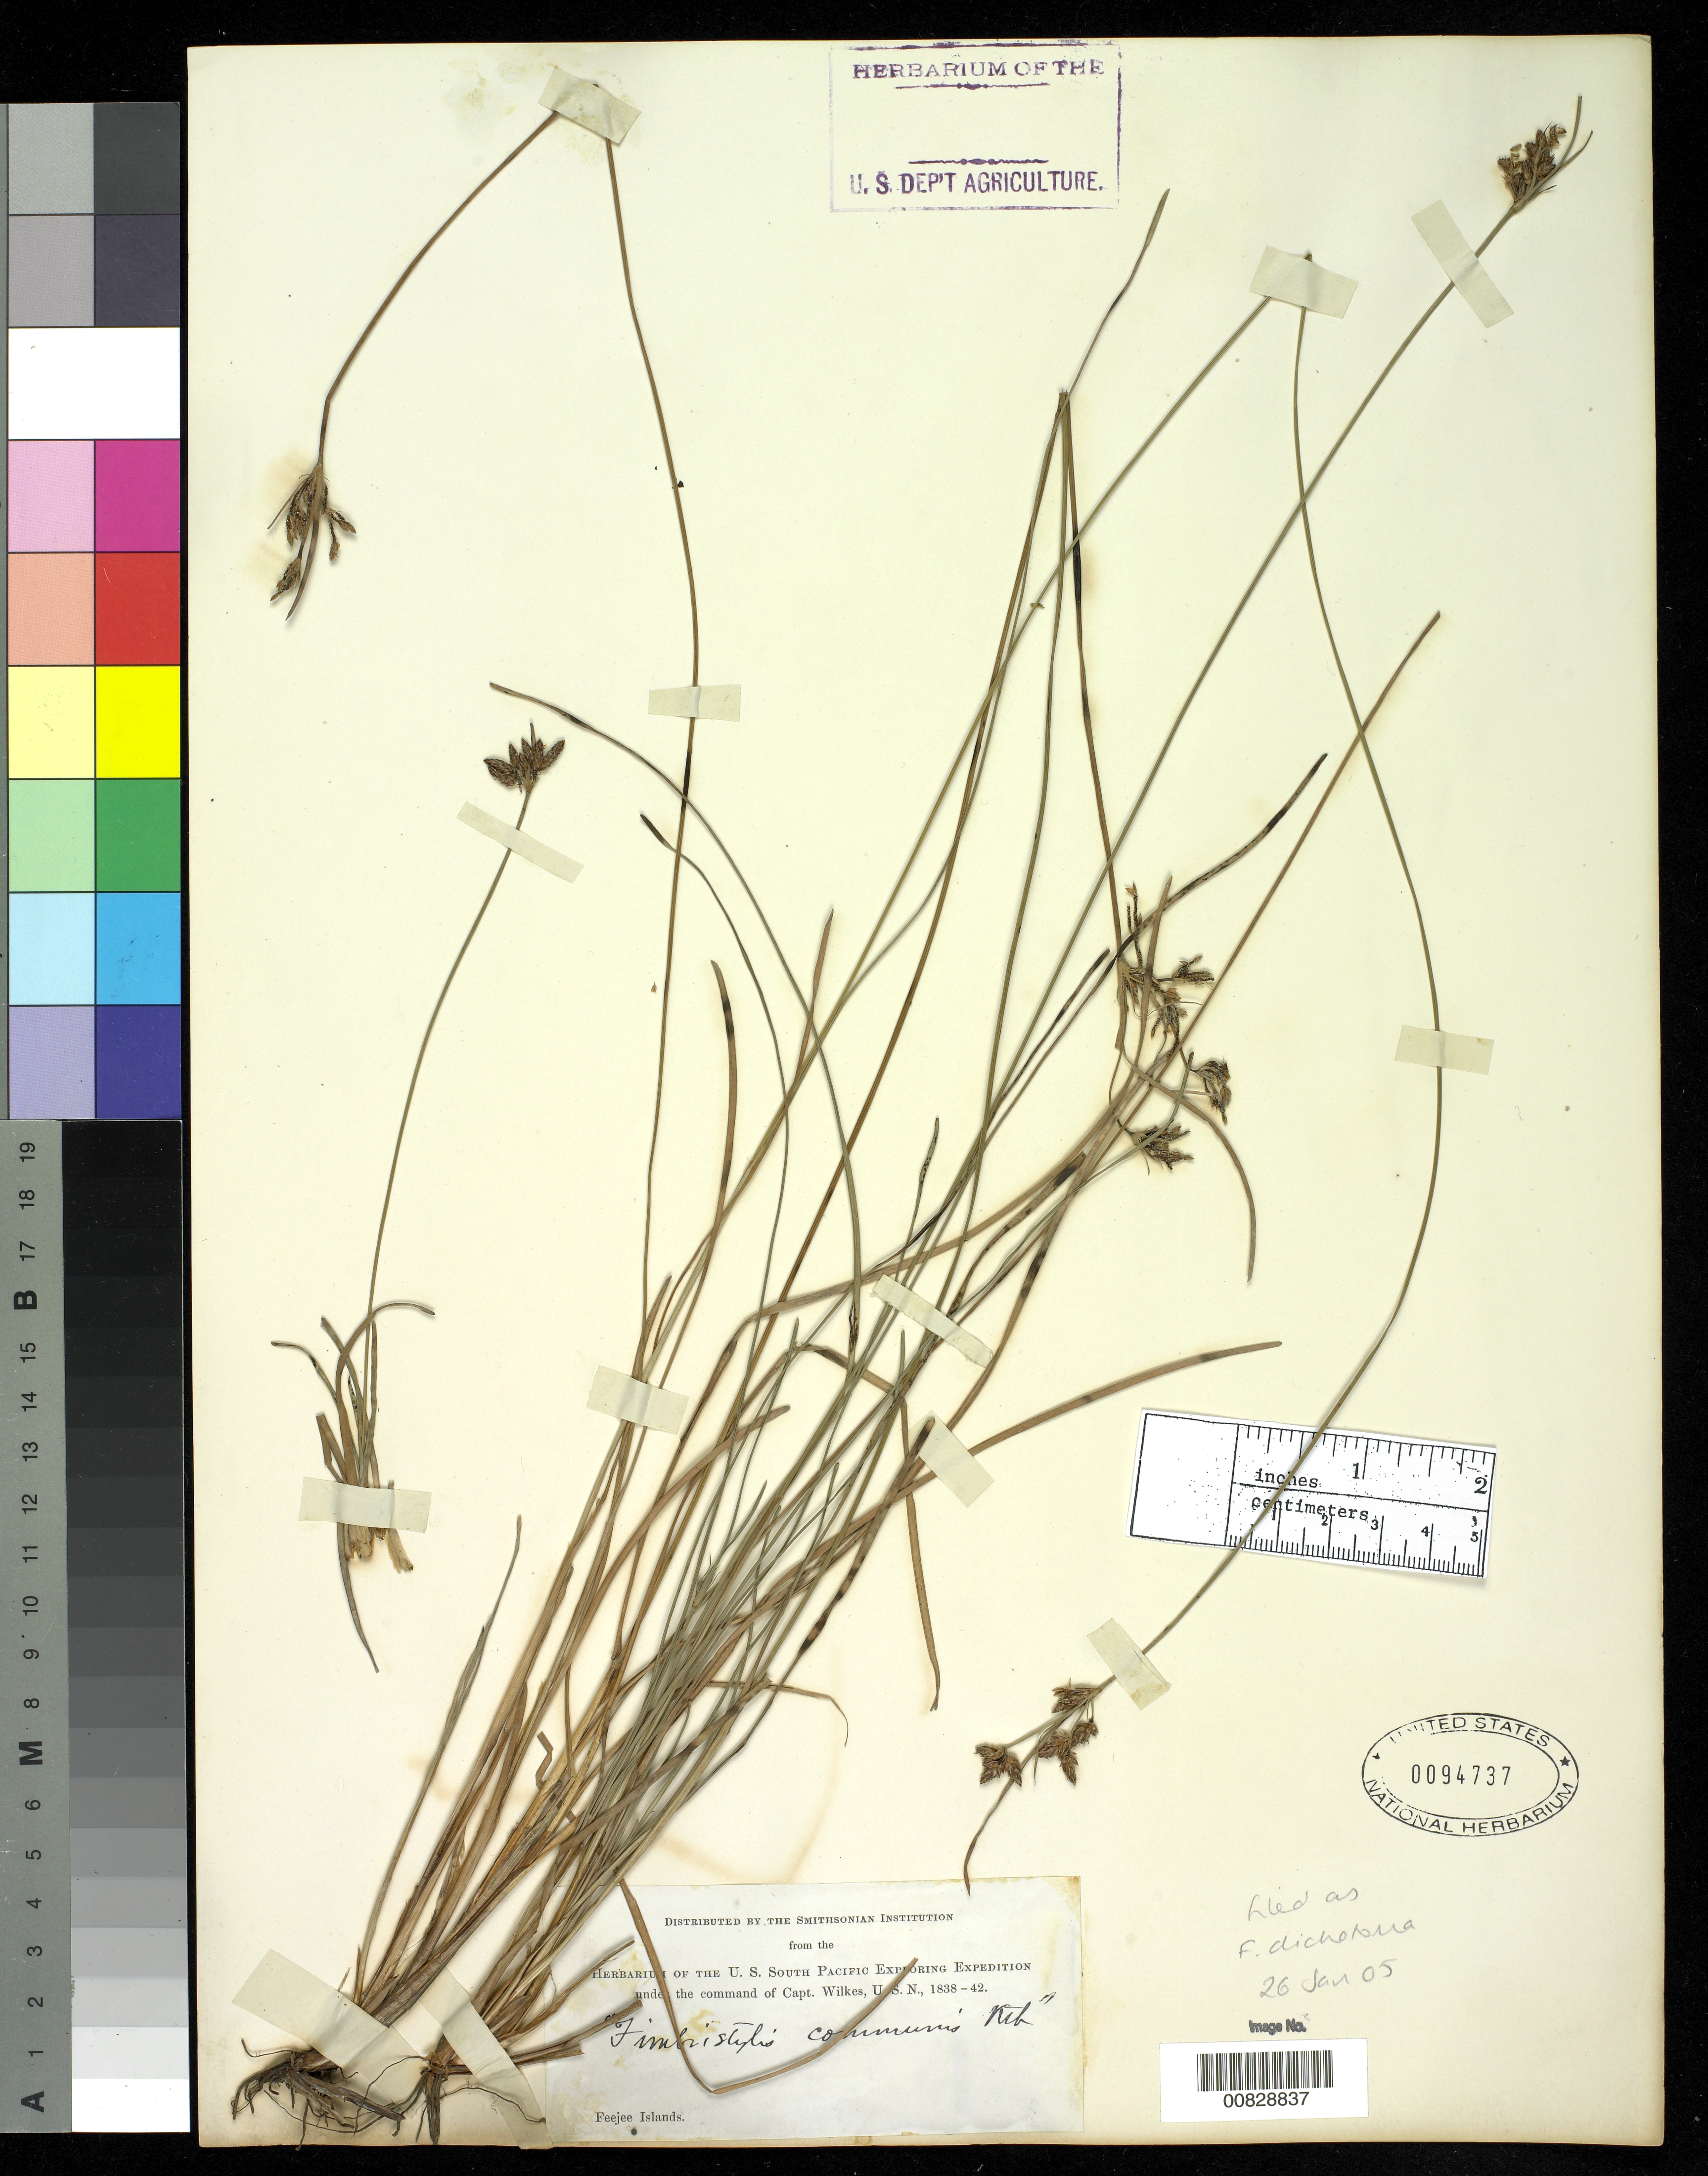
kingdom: Plantae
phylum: Tracheophyta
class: Liliopsida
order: Poales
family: Cyperaceae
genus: Fimbristylis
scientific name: Fimbristylis dichotoma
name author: (L.) Vahl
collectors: Wilkes Explor. Exped.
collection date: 1838/1842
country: Fiji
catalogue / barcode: US 94737